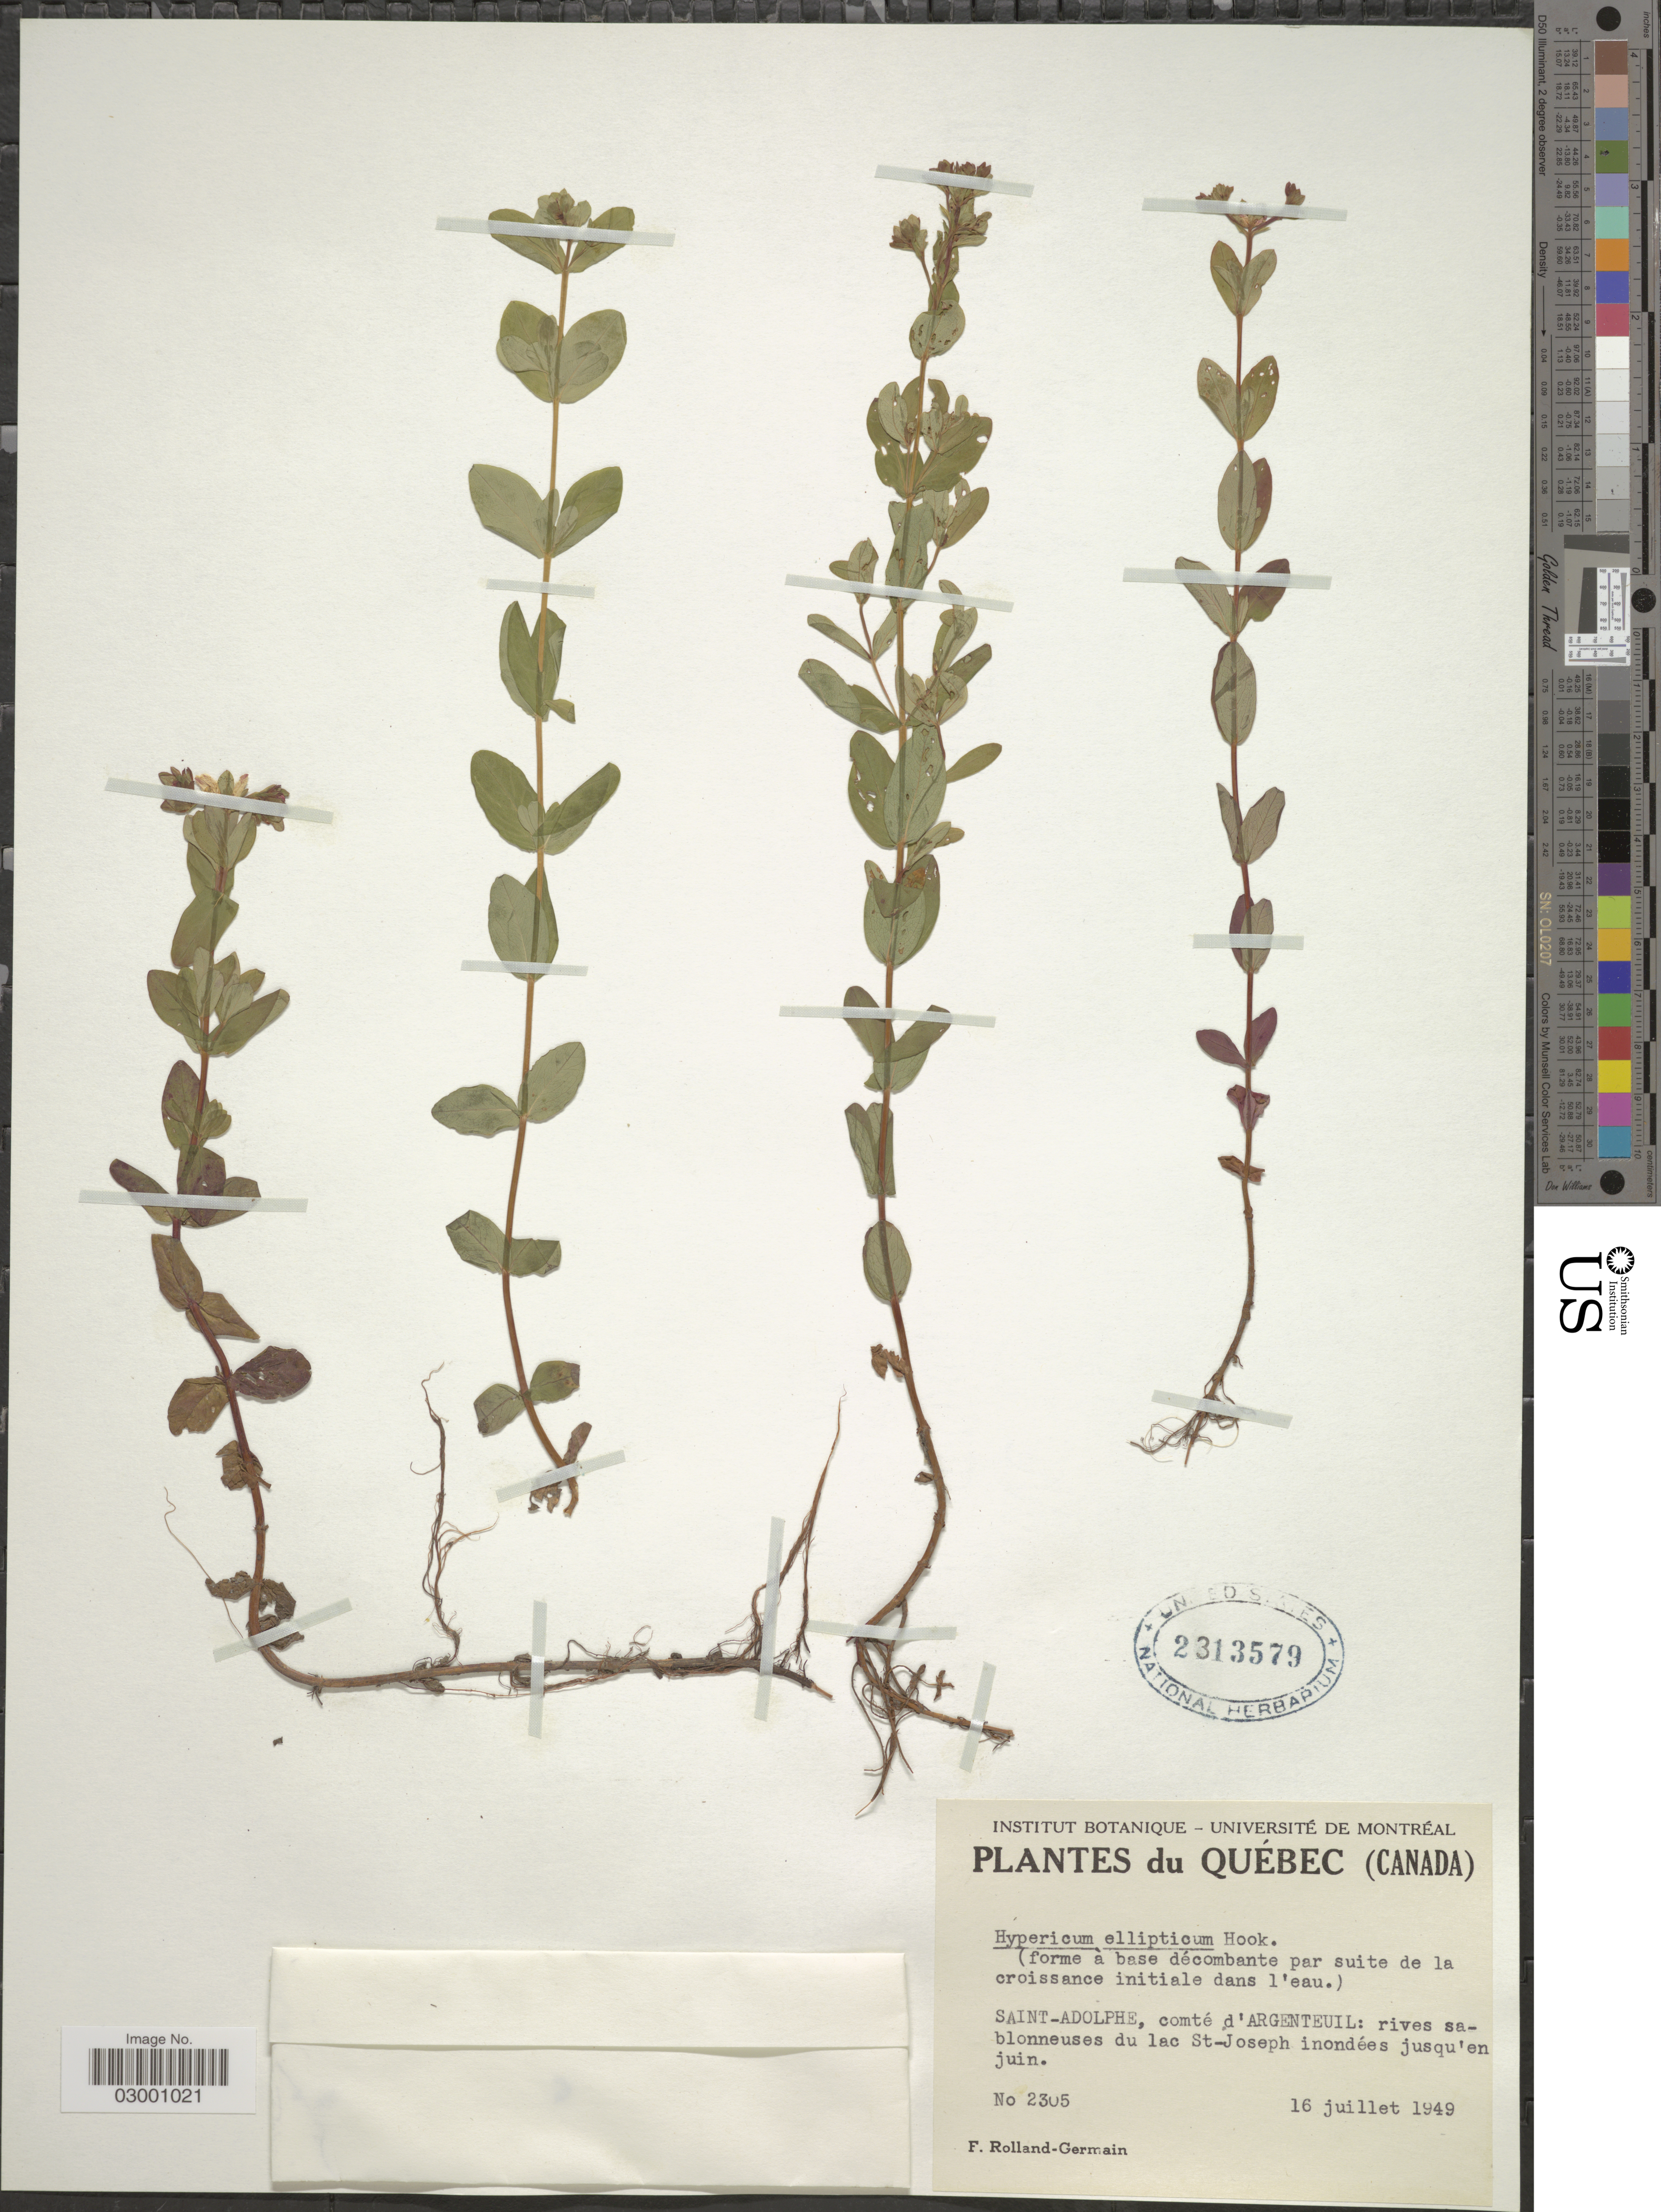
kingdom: Plantae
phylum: Tracheophyta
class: Magnoliopsida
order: Malpighiales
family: Hypericaceae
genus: Hypericum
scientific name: Hypericum ellipticum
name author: Hook.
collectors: Rolland-Germain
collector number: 2305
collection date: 1949-07-16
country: Canada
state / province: Quebec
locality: Saint-Adolphe, comté d'Argenteuil: rives sablonneuses du lac St-Joseph inondées jusqu'en juin.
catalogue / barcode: US 2313579